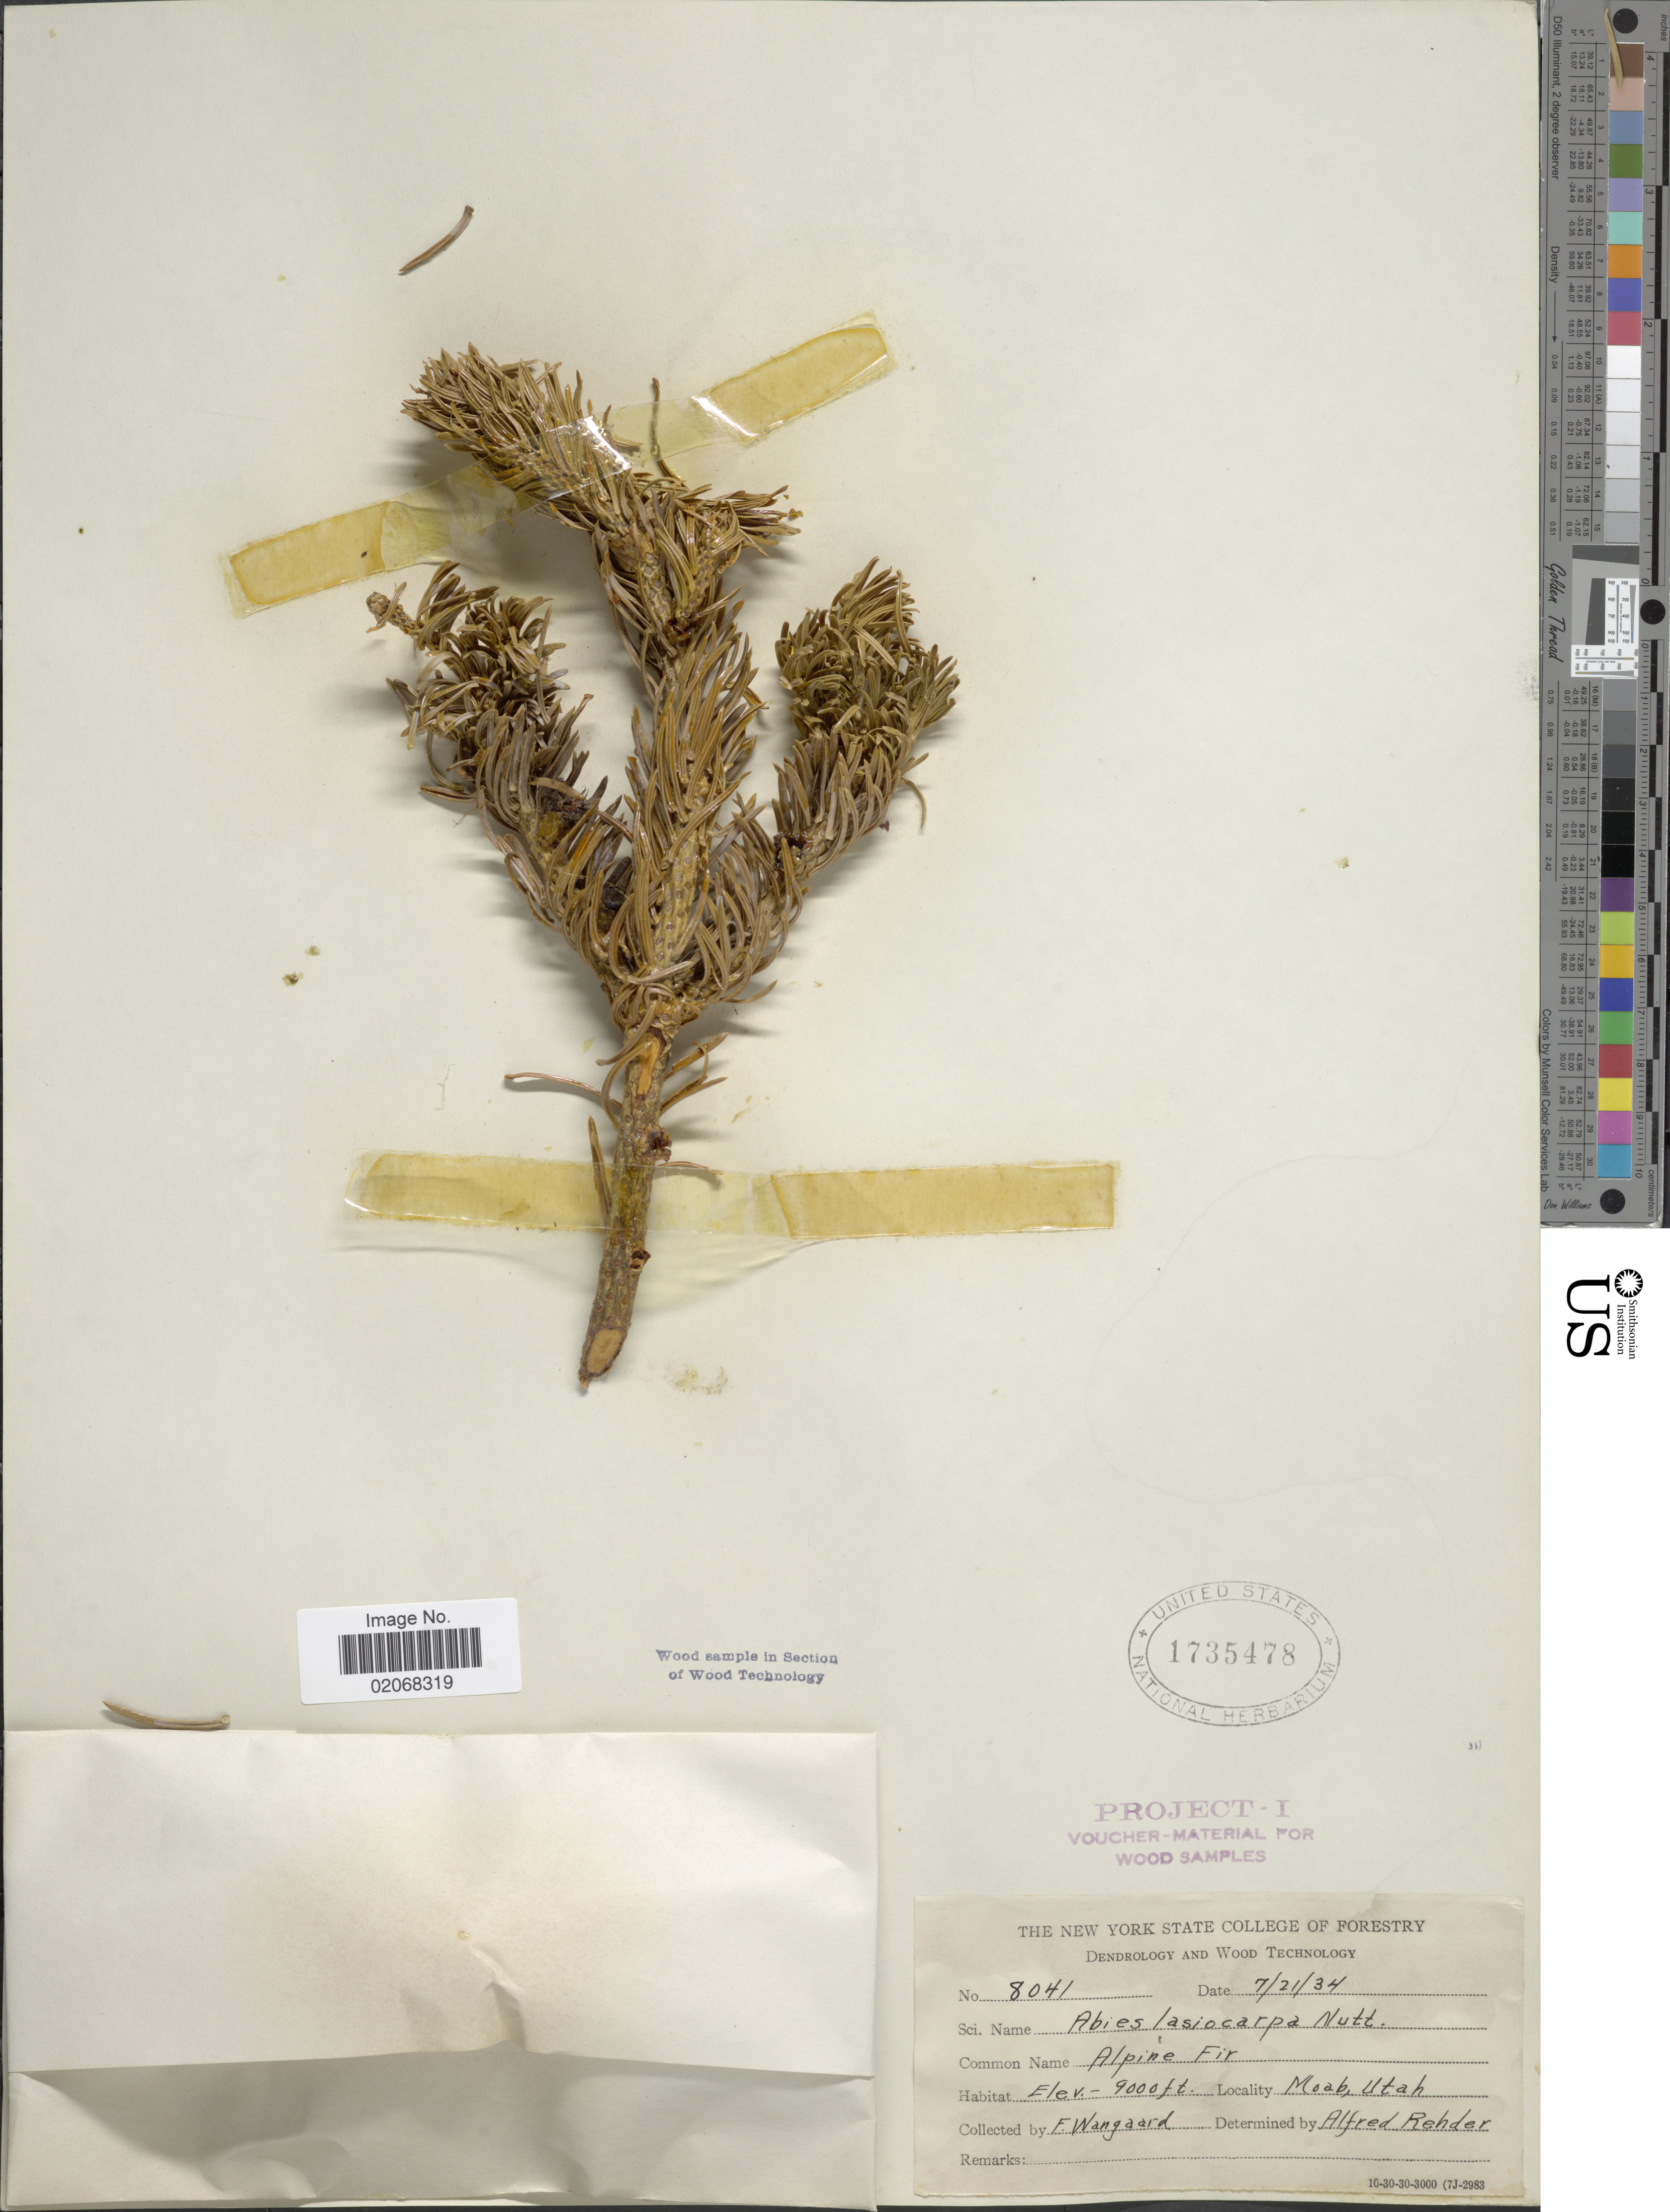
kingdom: Plantae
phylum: Tracheophyta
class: Pinopsida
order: Pinales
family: Pinaceae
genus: Abies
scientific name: Abies lasiocarpa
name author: (Hook.) Nutt.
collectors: F. Wangaard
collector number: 8041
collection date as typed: Transcribed d/m/y: 21/7/34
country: United States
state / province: Utah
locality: Moab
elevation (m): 2743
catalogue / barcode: US 1735478